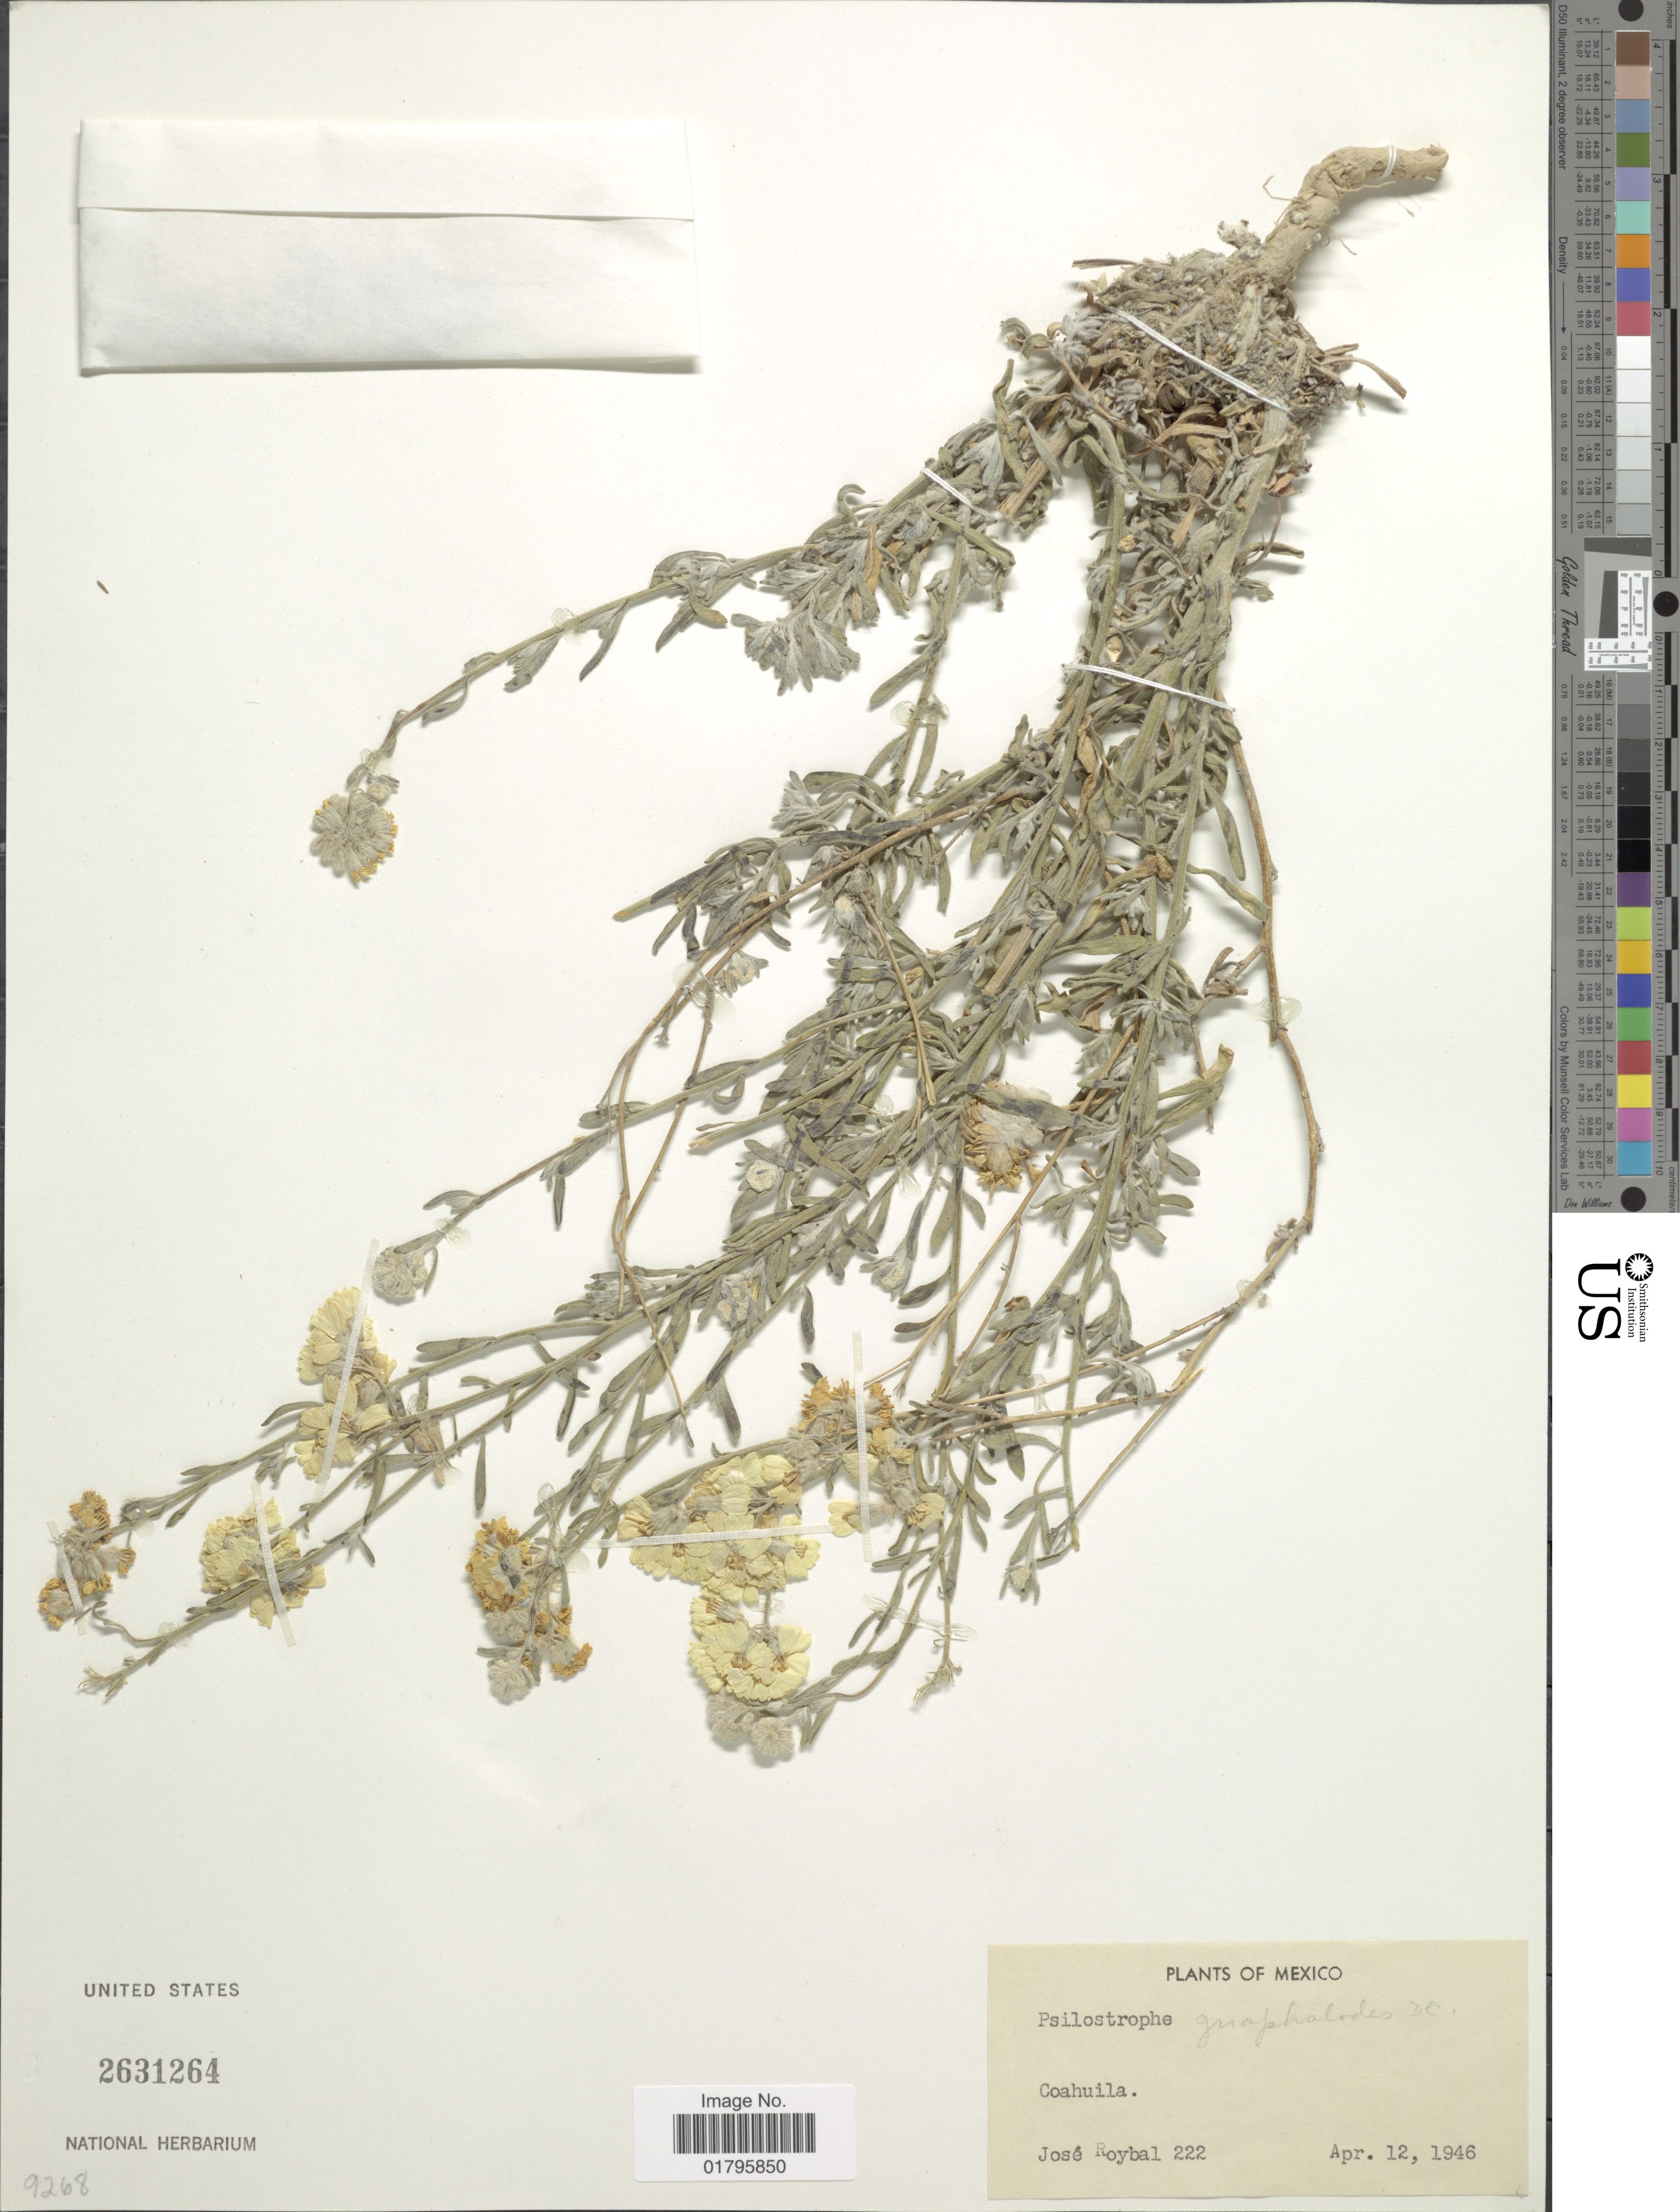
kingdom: Plantae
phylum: Tracheophyta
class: Magnoliopsida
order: Asterales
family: Asteraceae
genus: Psilostrophe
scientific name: Psilostrophe gnaphaloides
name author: DC.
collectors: J. J. Roybal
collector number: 222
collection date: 1946-04-12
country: Mexico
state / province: Coahuila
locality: Coahuilo, Mexico.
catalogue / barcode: US 2631264